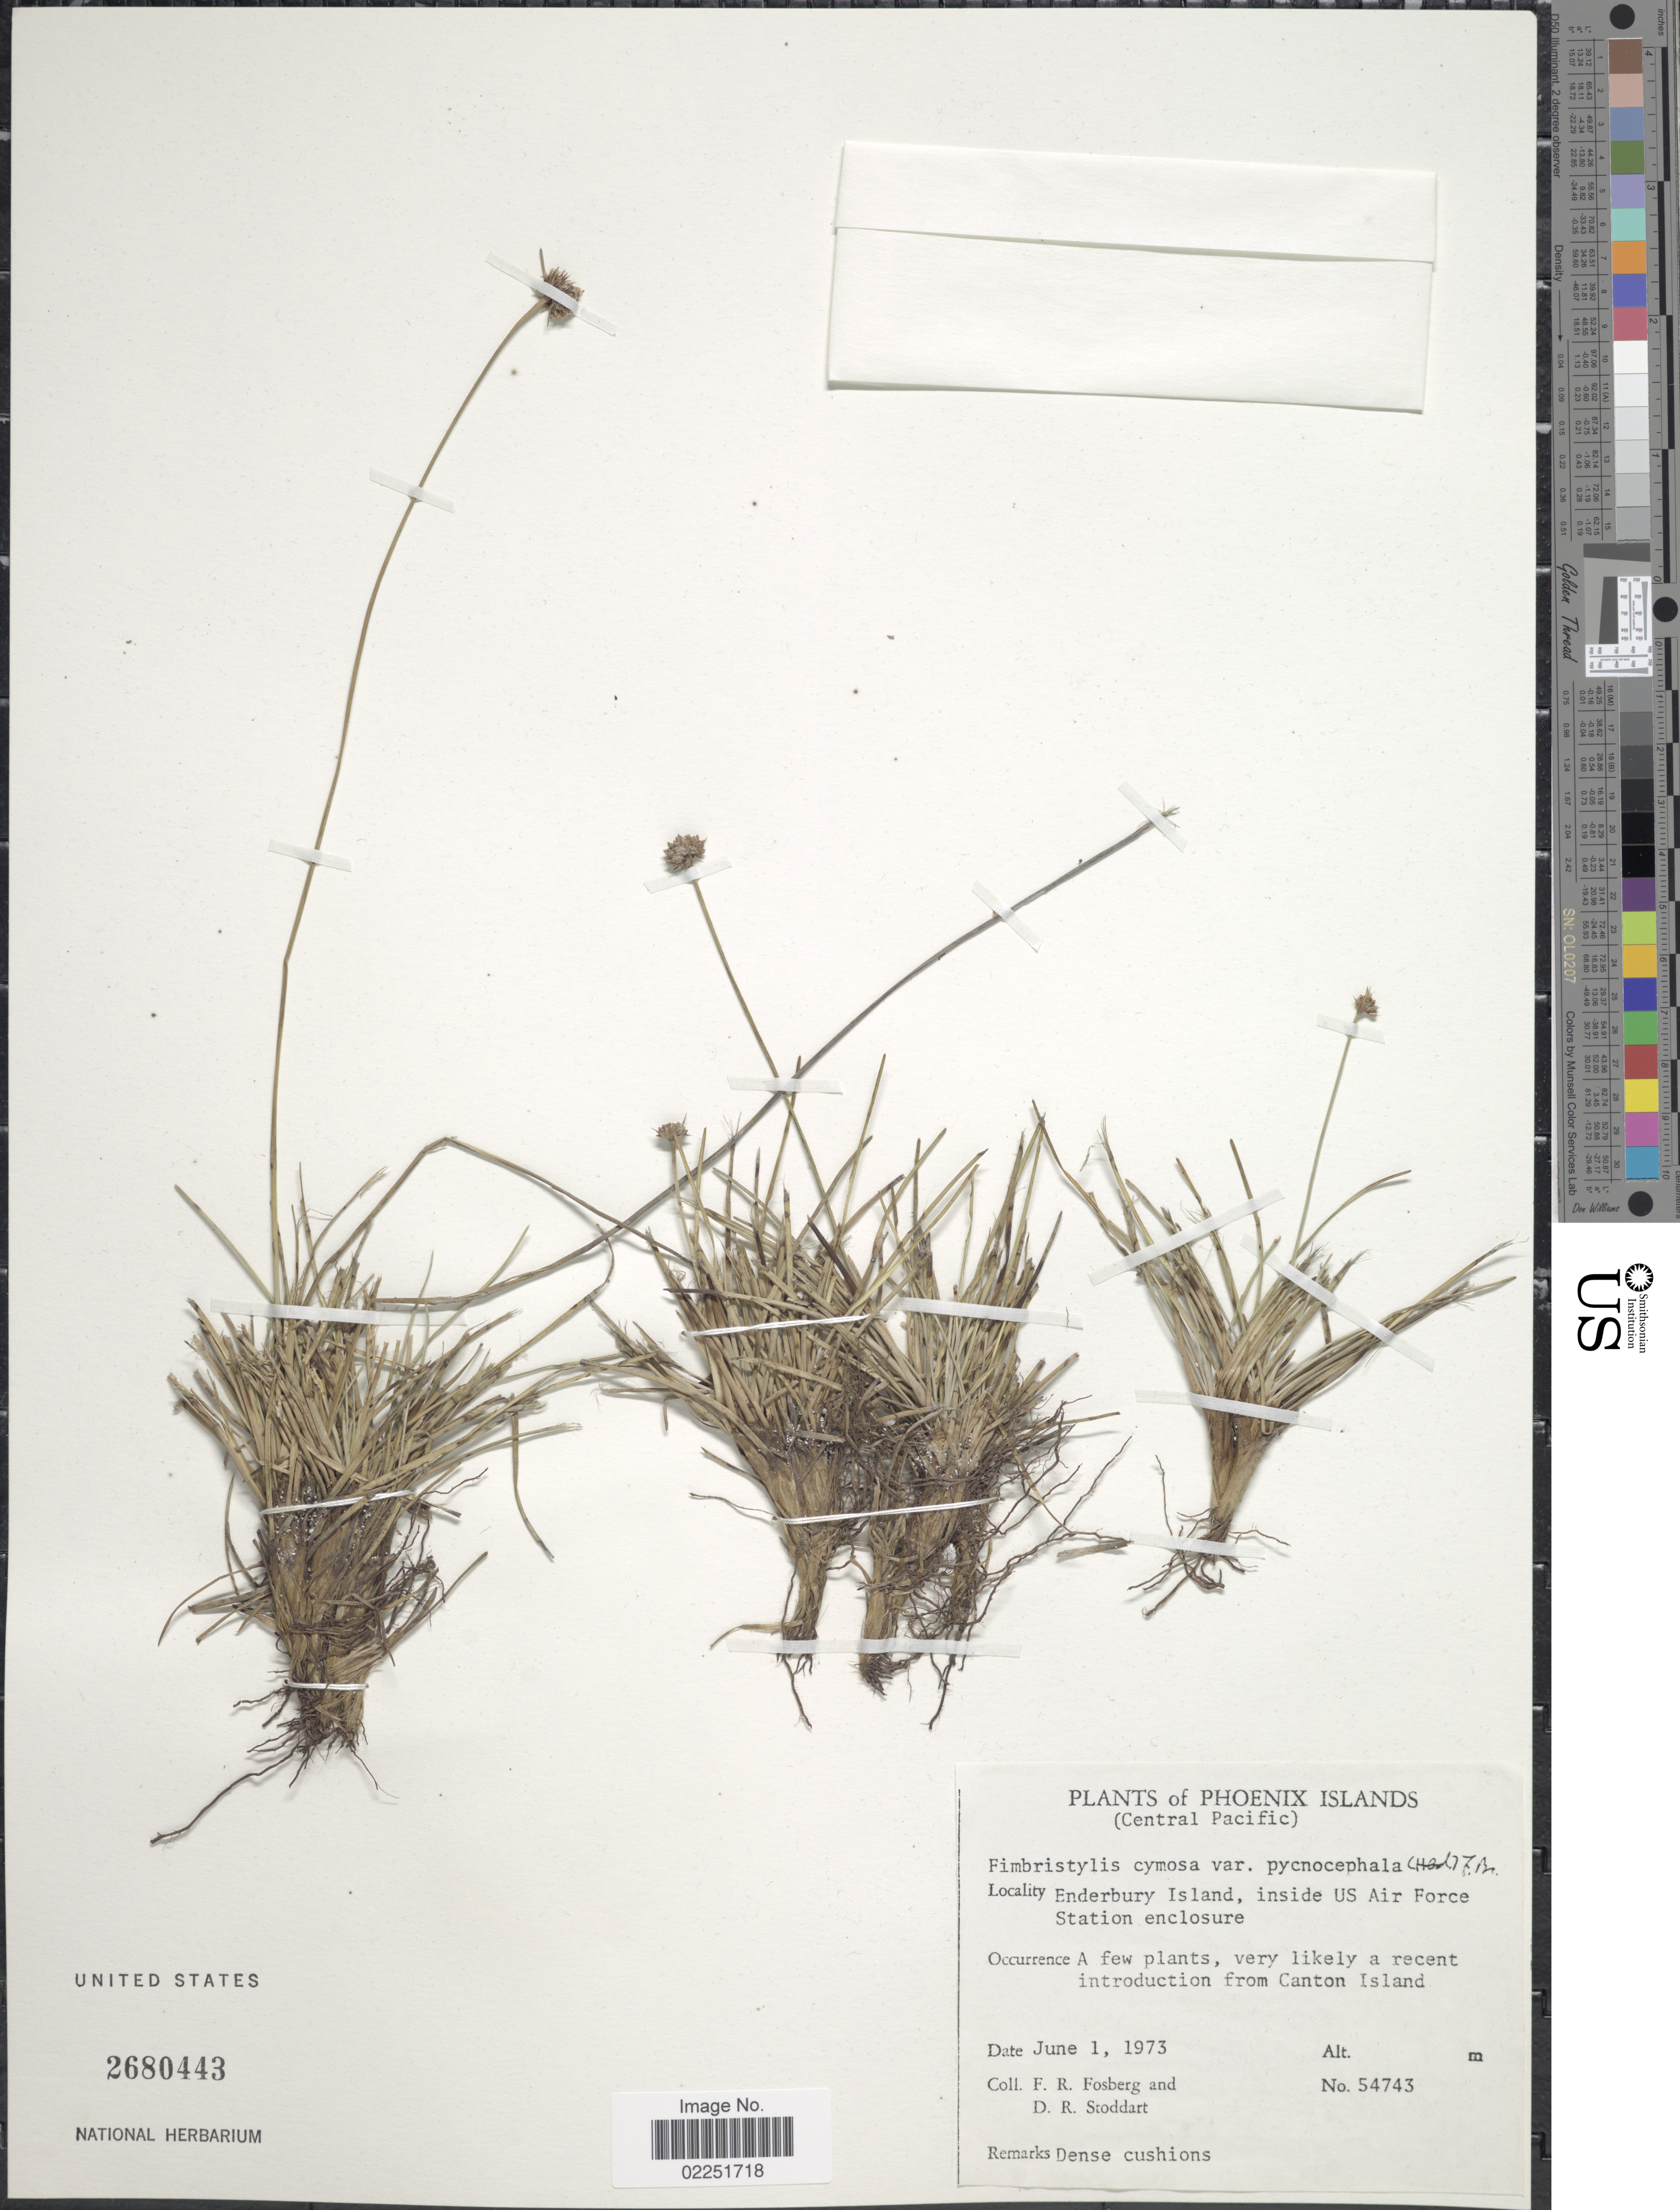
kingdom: Plantae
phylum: Tracheophyta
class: Liliopsida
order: Poales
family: Cyperaceae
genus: Fimbristylis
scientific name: Fimbristylis cymosa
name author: R. Br.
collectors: F. R. Fosberg & D. R. Stoddart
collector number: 54743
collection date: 1973-06-01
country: Kiribati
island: Enderbury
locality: Phoenix Islands (Central Pacific). Enderbury Island, inside US Air Force Station enclosure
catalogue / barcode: US 2680443